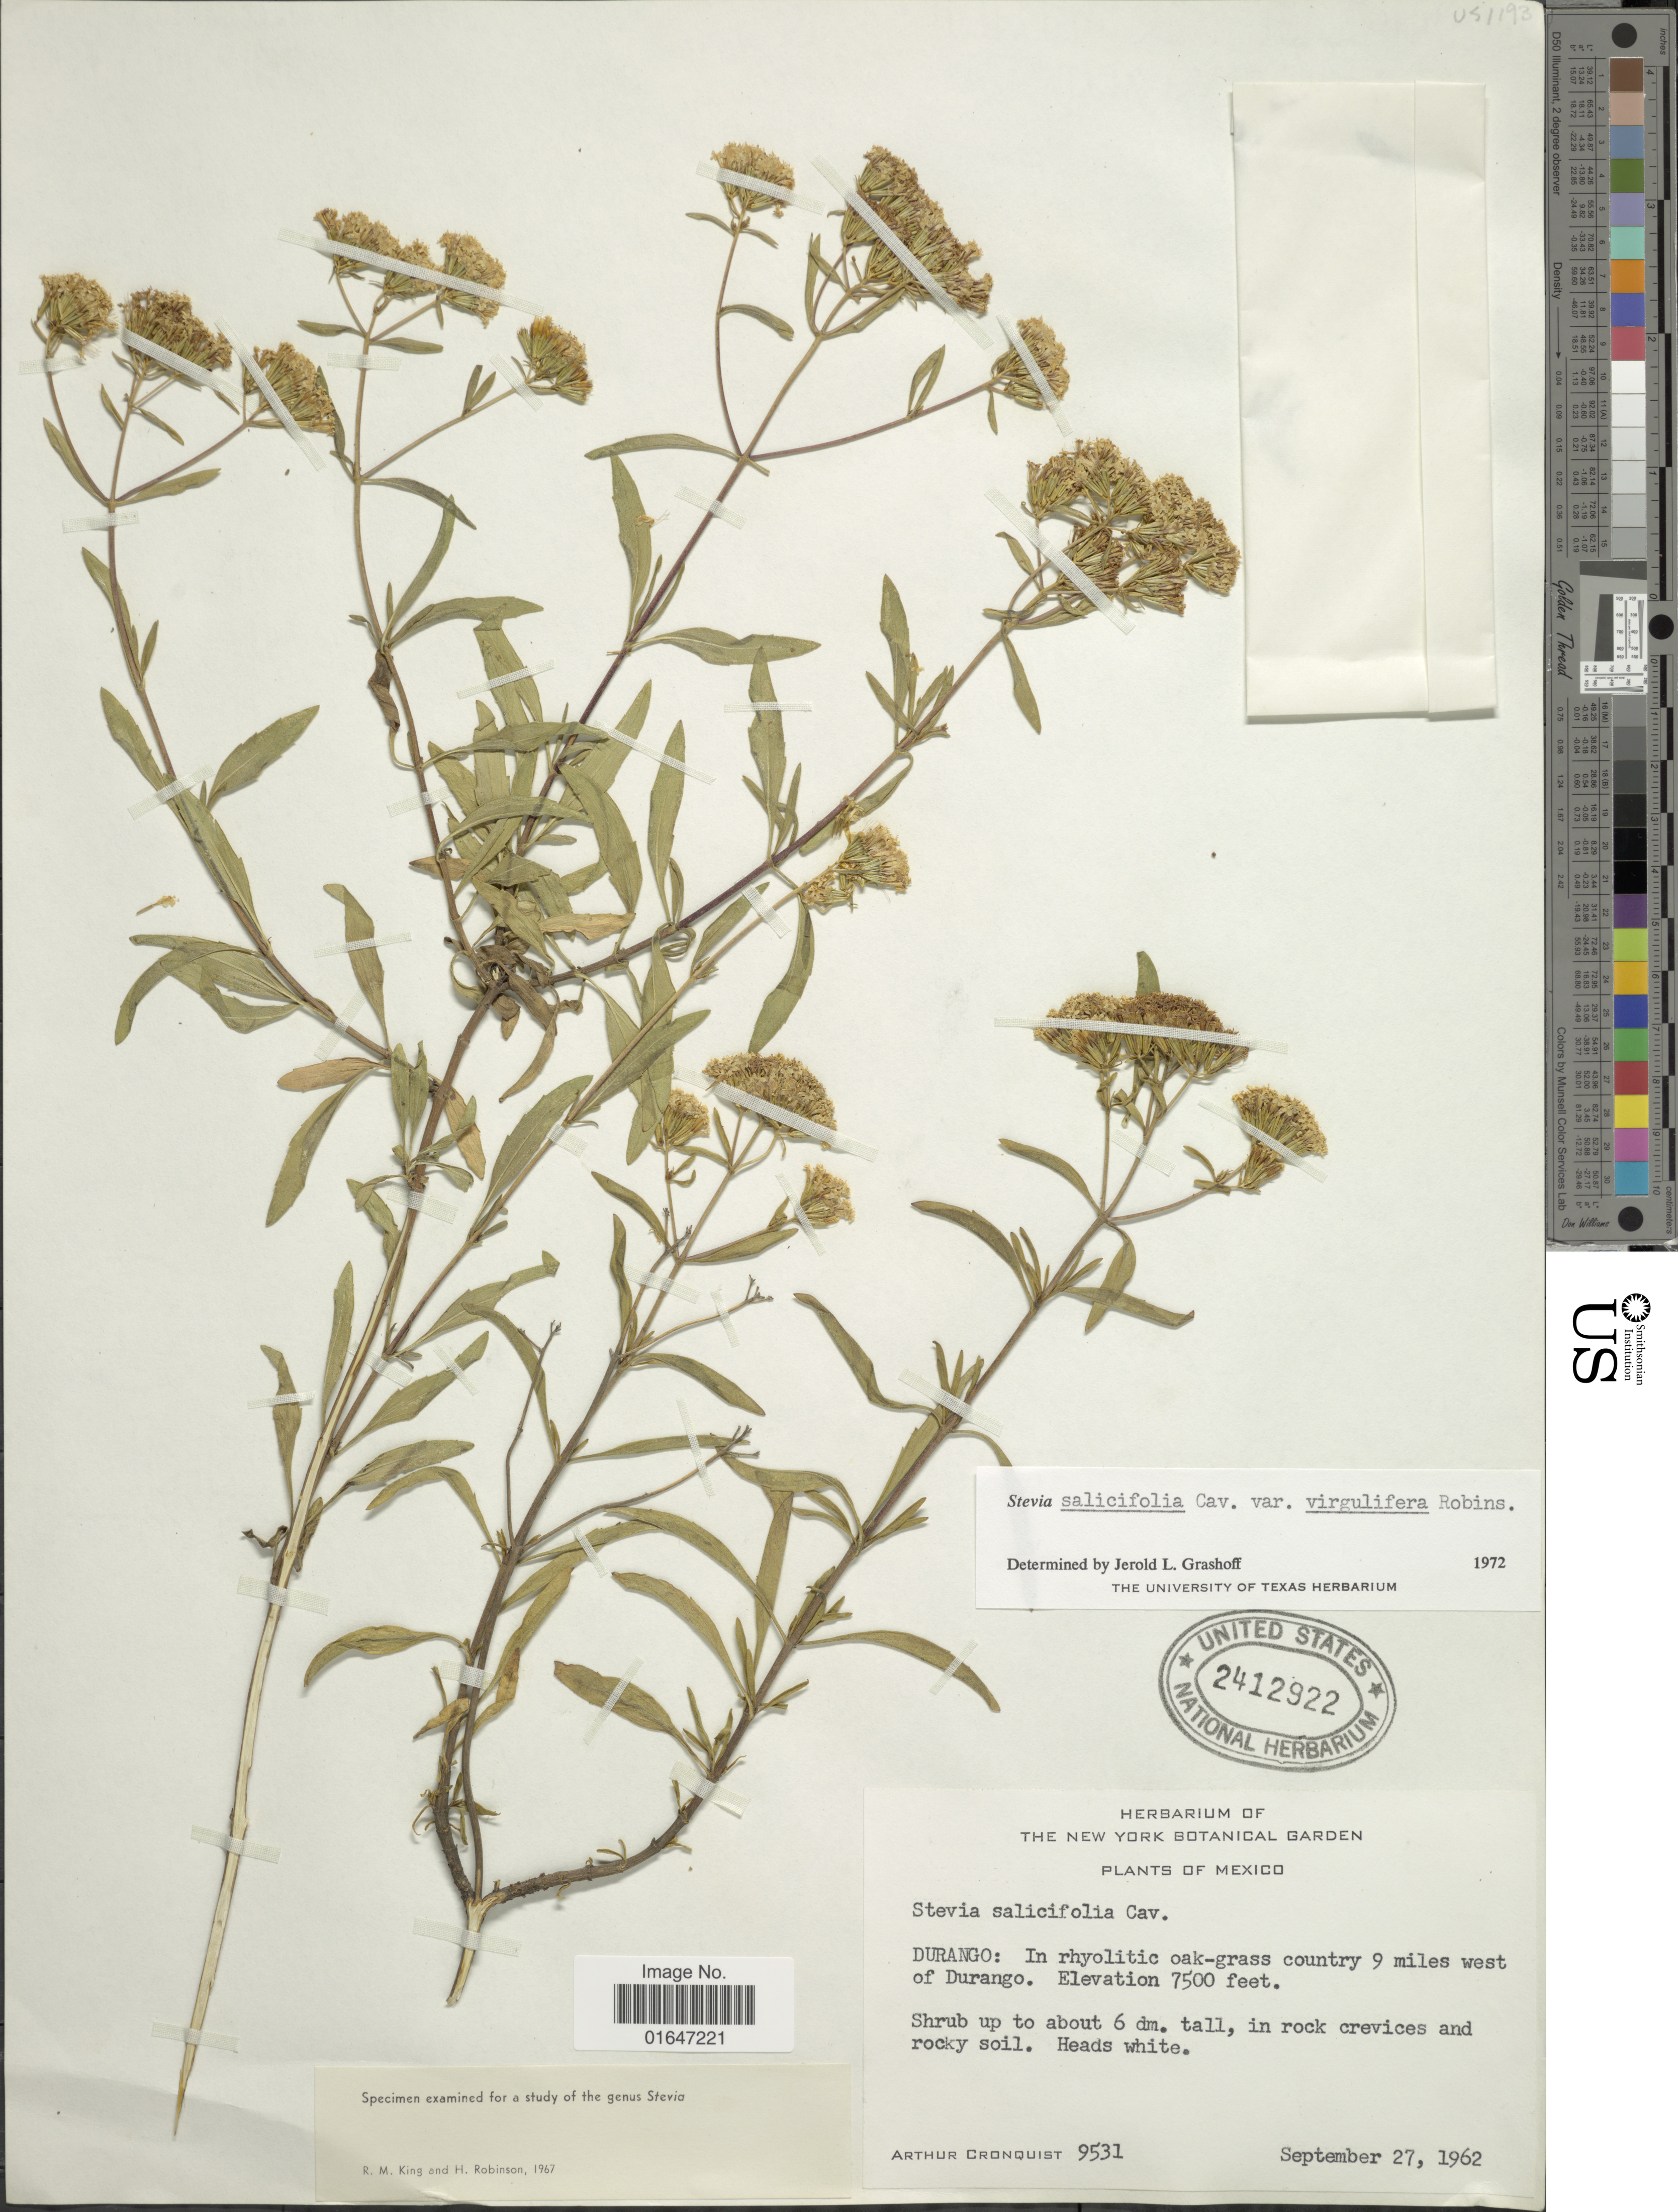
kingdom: Plantae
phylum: Tracheophyta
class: Magnoliopsida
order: Asterales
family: Asteraceae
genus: Stevia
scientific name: Stevia salicifolia var. virgulifera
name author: B.L. Rob.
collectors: A. J. Cronquist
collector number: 9531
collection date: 1962-09-27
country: Mexico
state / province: Durango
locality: In Rhyolitic oak - grass country 9 miles west of Durango.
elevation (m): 2286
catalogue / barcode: US 2412922